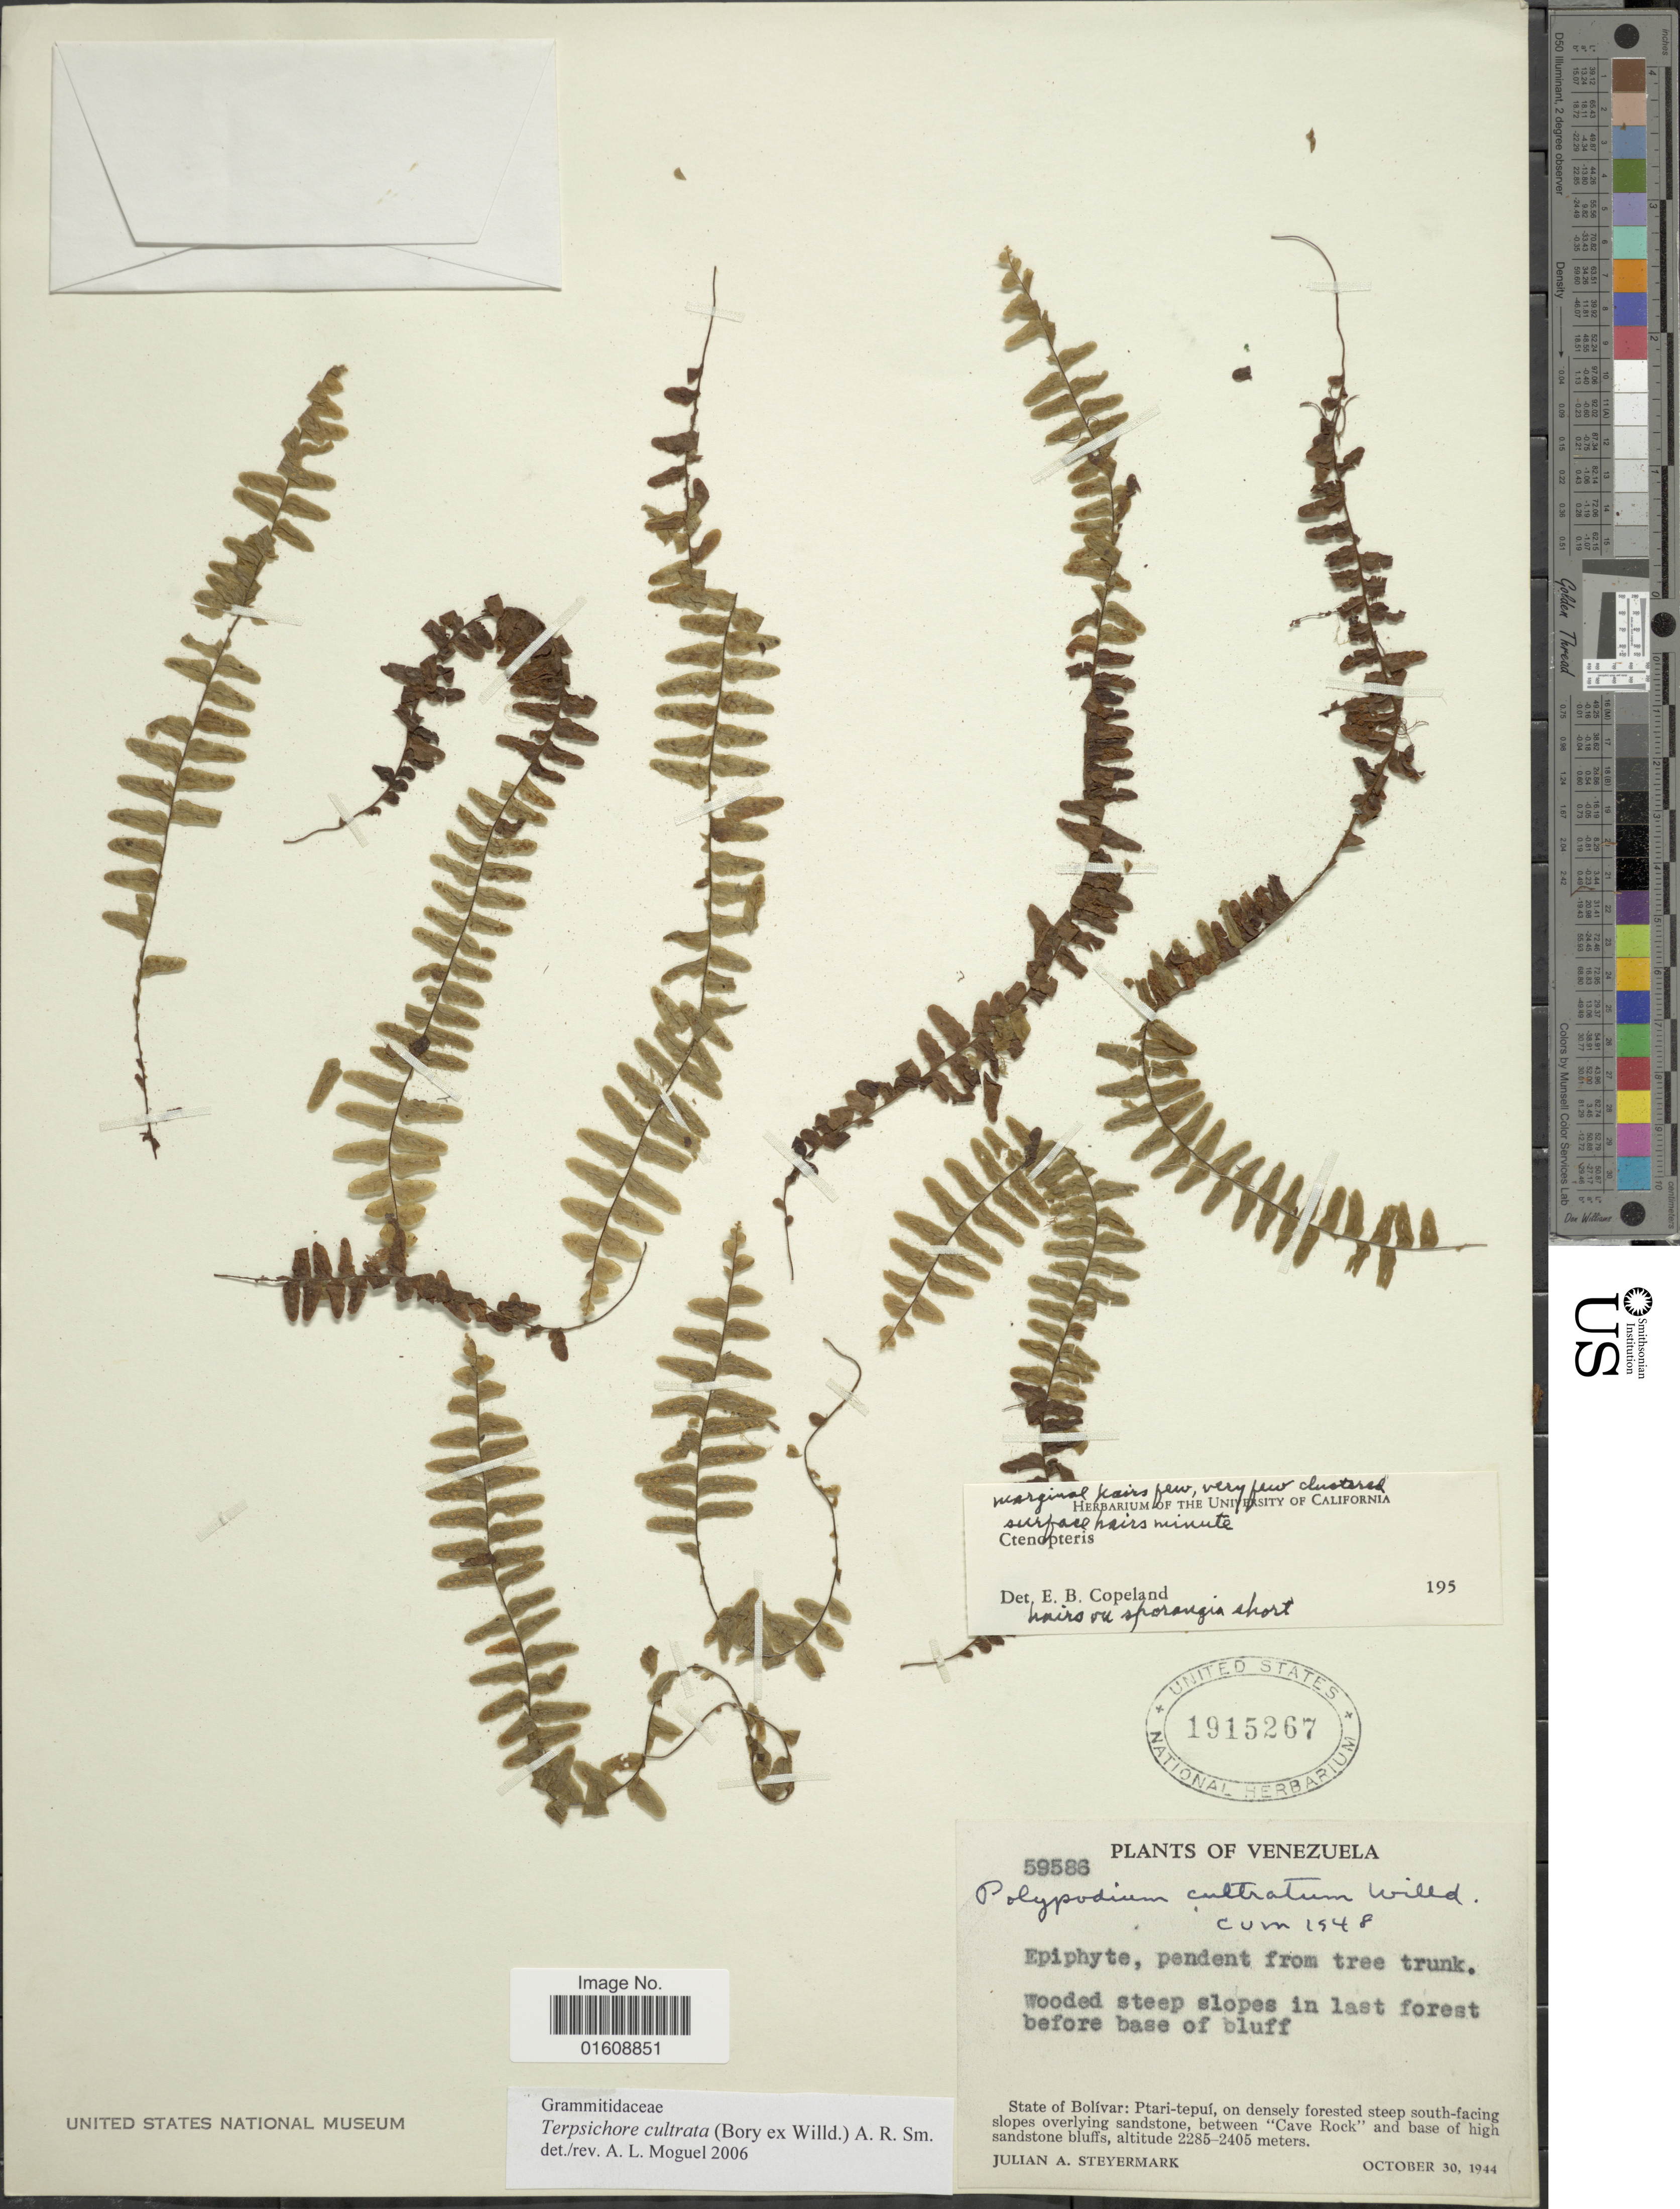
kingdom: Plantae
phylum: Tracheophyta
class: Polypodiopsida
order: Polypodiales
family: Polypodiaceae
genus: Alansmia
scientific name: Alansmia variabilis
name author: (Mett.) Moguel & M. Kessler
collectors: J. Steyermark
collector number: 59586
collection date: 1944-10-30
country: Venezuela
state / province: Bolivar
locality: Ptari-tepuí, on densely forested steep south-facing slopes overlying sandstone, between "Cave Rock" and base of high sandstone bluffs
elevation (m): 2285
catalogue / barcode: US 1915267